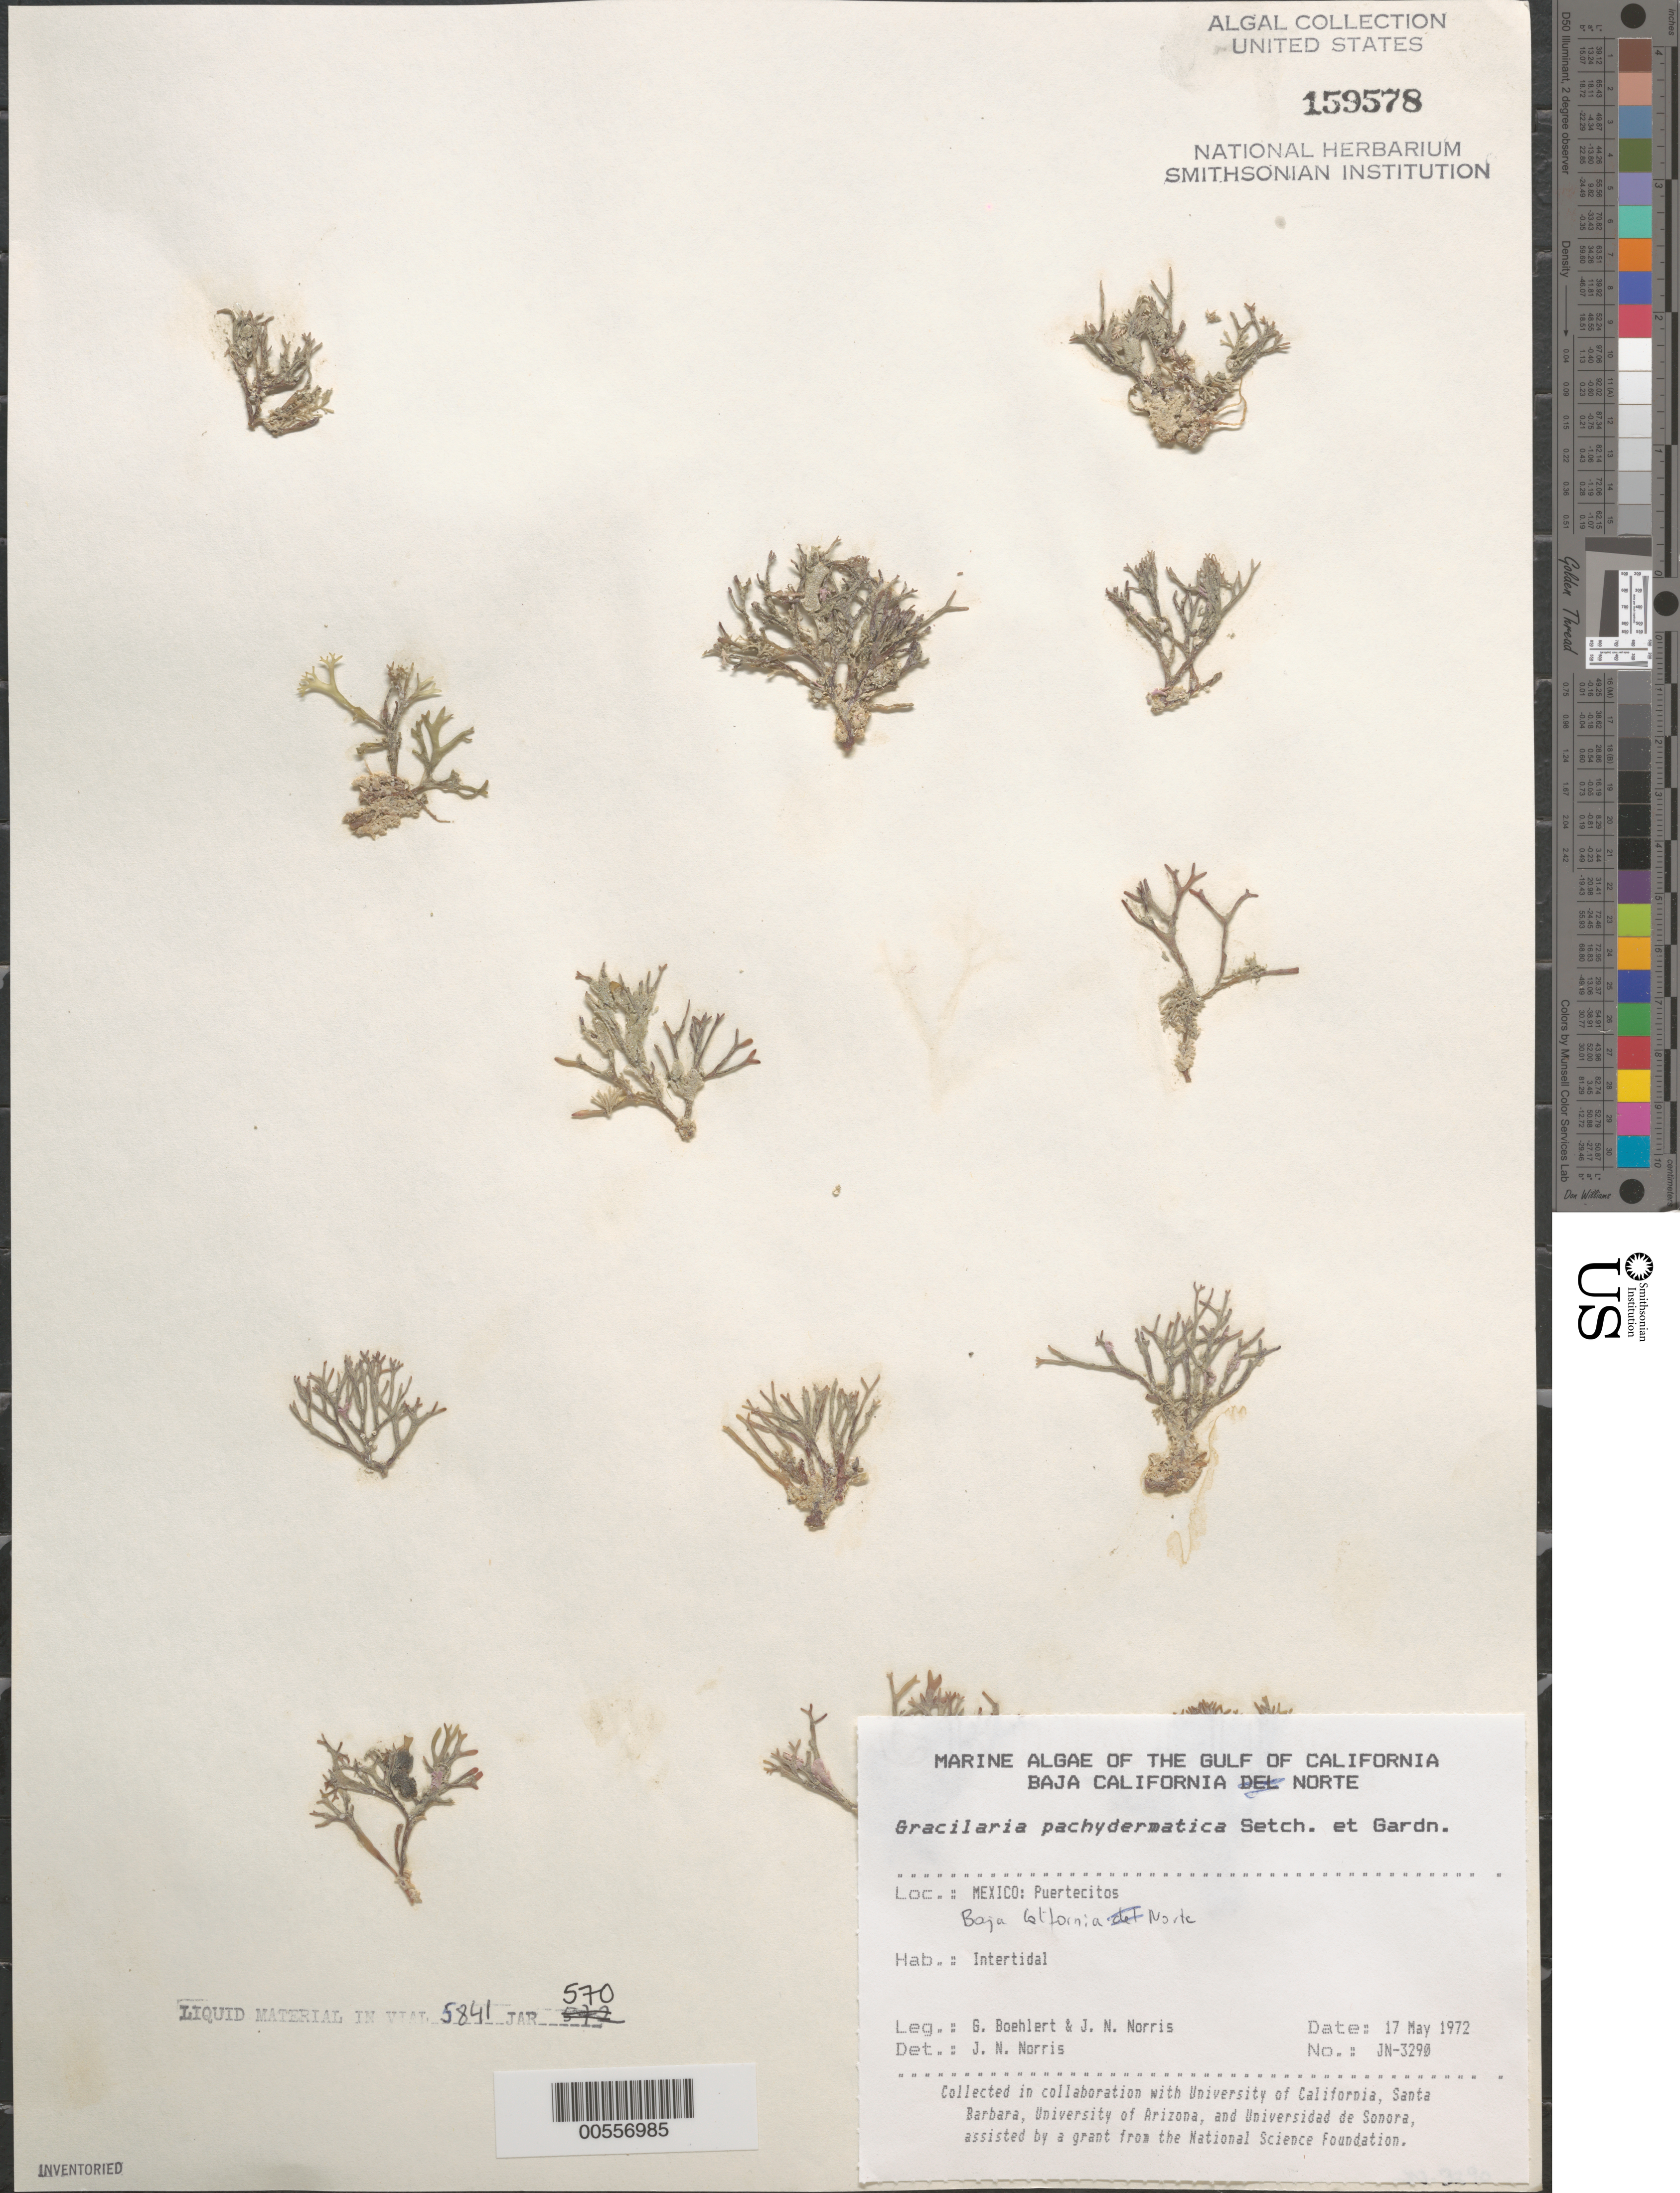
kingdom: Plantae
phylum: Rhodophyta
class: Florideophyceae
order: Gracilariales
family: Gracilariaceae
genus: Gracilaria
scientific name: Gracilaria pachydermatica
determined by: Norris, James N.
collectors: J. N. Norris & G. Boehlert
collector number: JN-3290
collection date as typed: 17 May 1972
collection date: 1972-05-17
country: Mexico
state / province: Baja California Norte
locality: Puertecitos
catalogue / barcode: US 159578